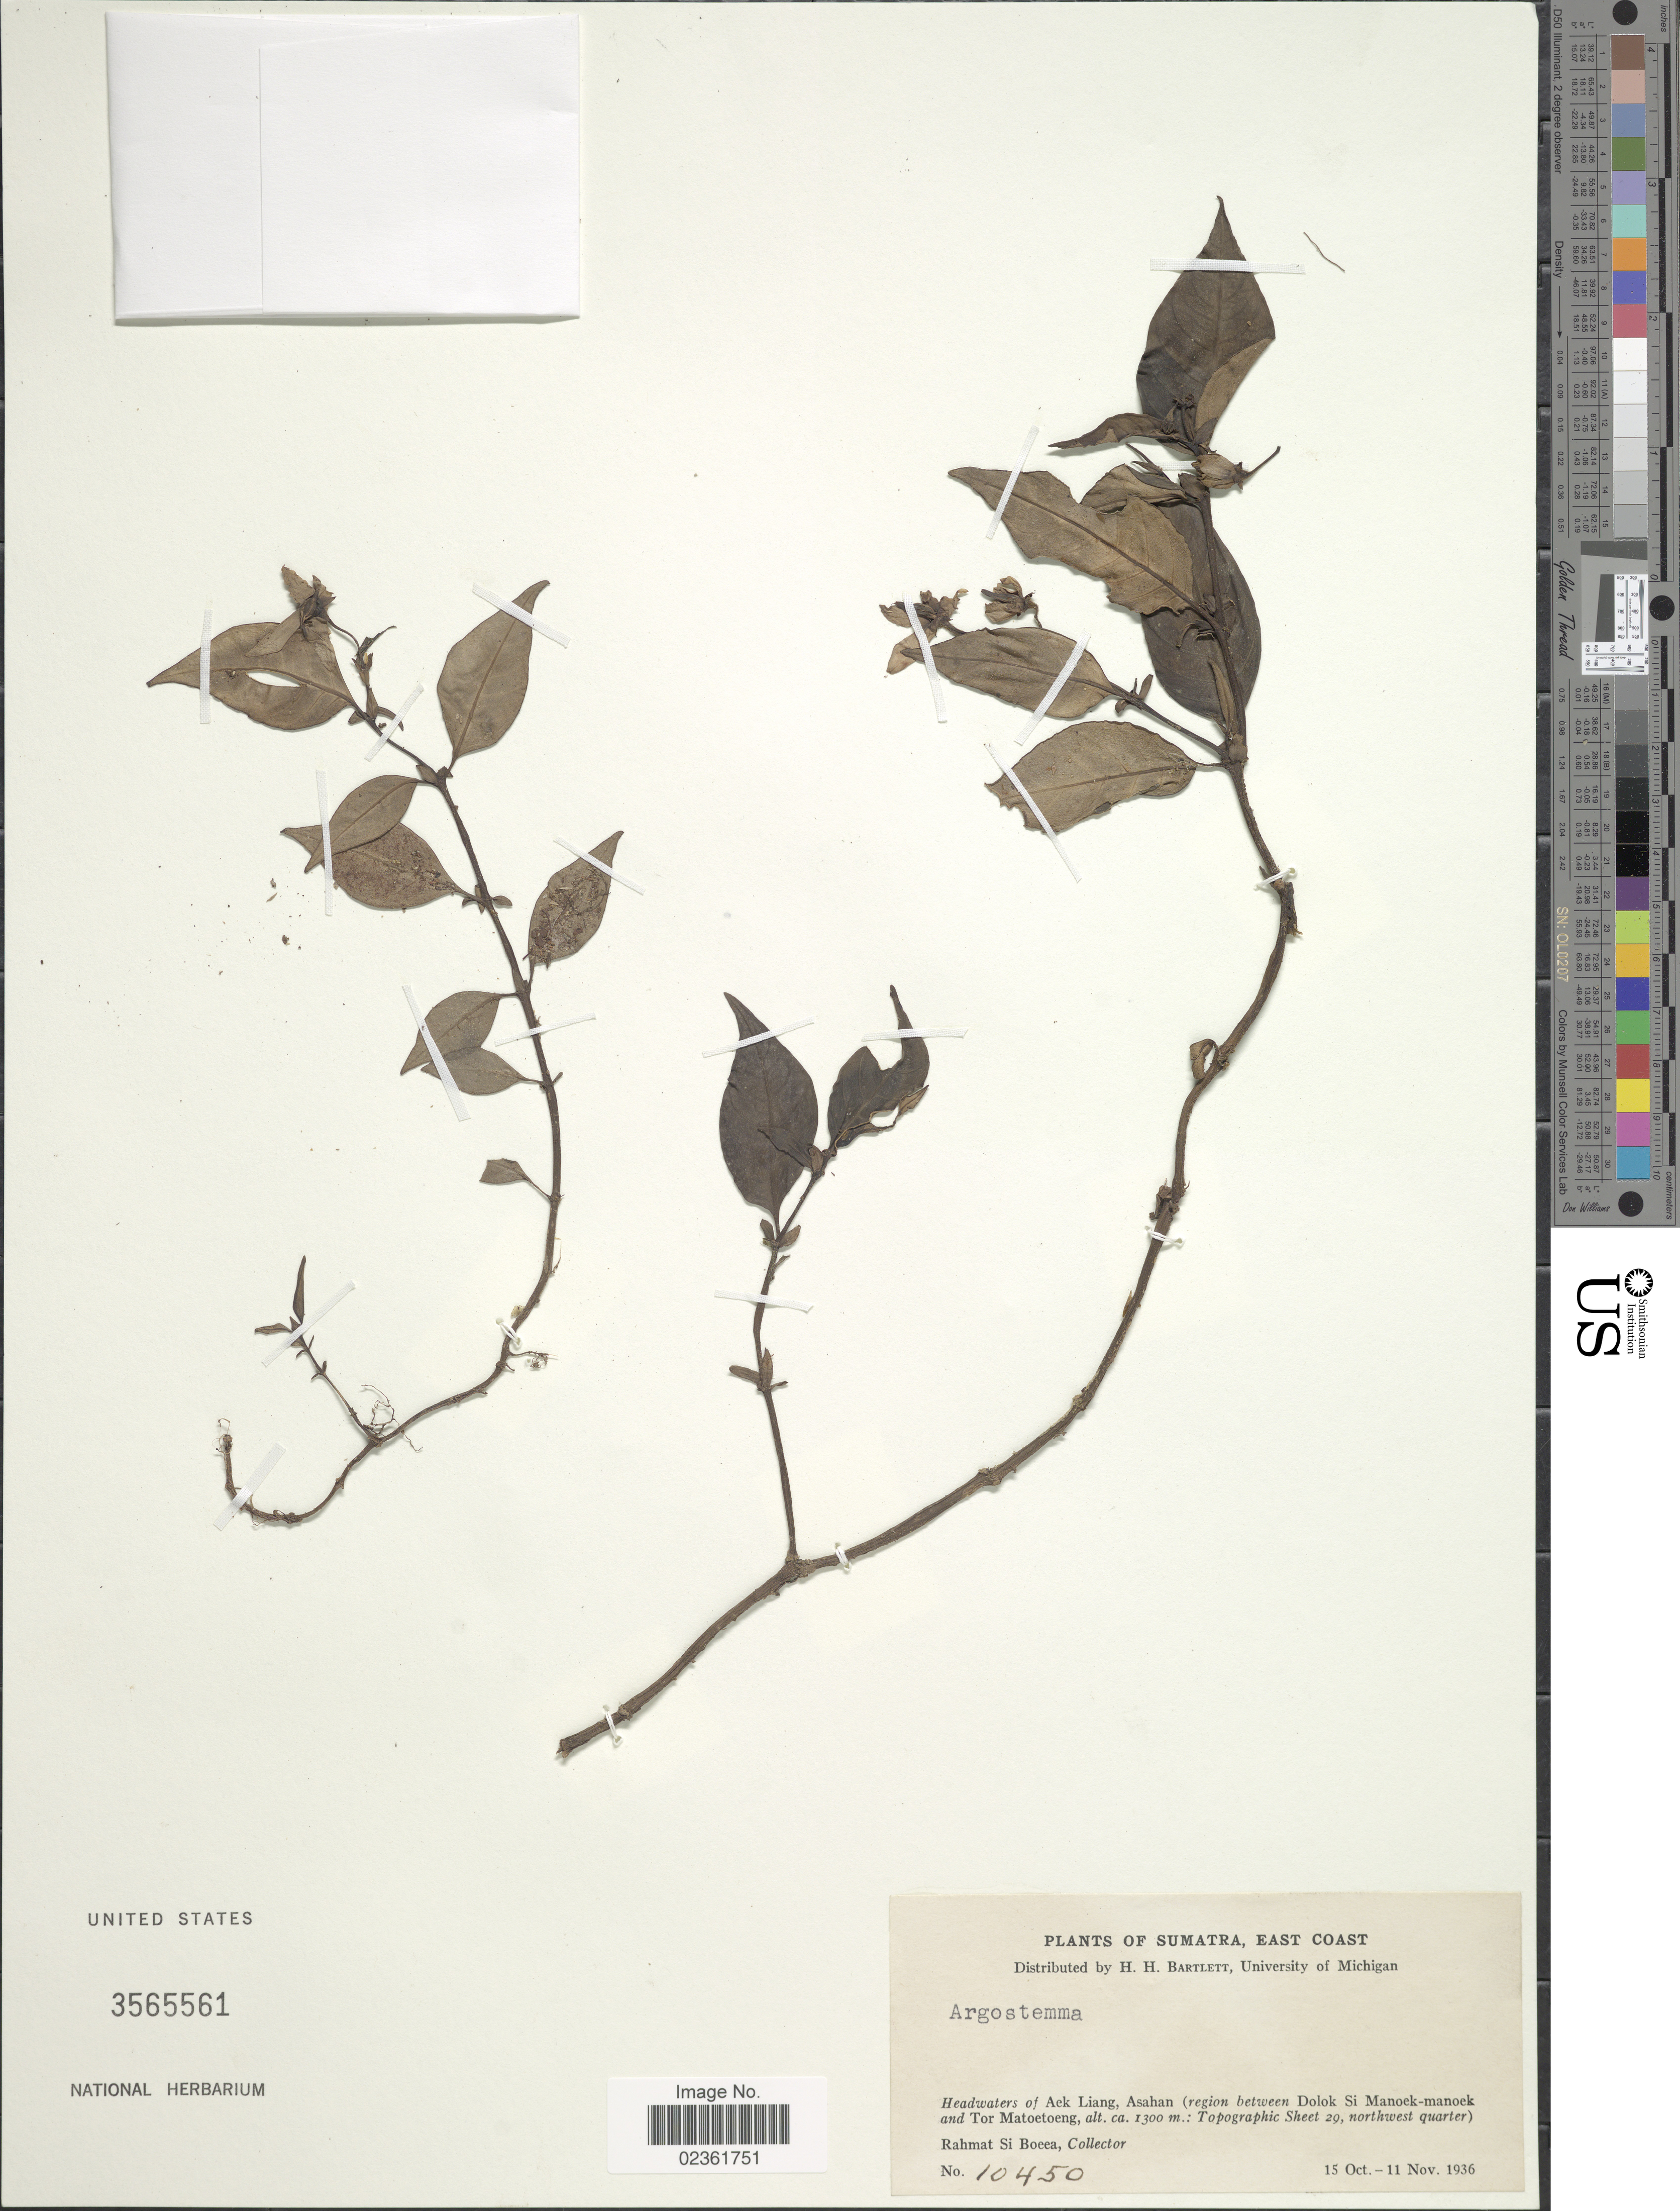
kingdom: Plantae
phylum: Tracheophyta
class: Magnoliopsida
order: Gentianales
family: Rubiaceae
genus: Argostemma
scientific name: Argostemma sp.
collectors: Rahmat Si Boeea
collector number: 10450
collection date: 1936-10-15/1936-11-11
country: Indonesia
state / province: Sumatra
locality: East Coast, Headwaters of Aek Liang, Asahan (region between Dolok Si Manoek-manoek and Tor Matoetoeng: Topographic Sheet 29, northwest quarter).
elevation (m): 1300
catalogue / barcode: US 3565561